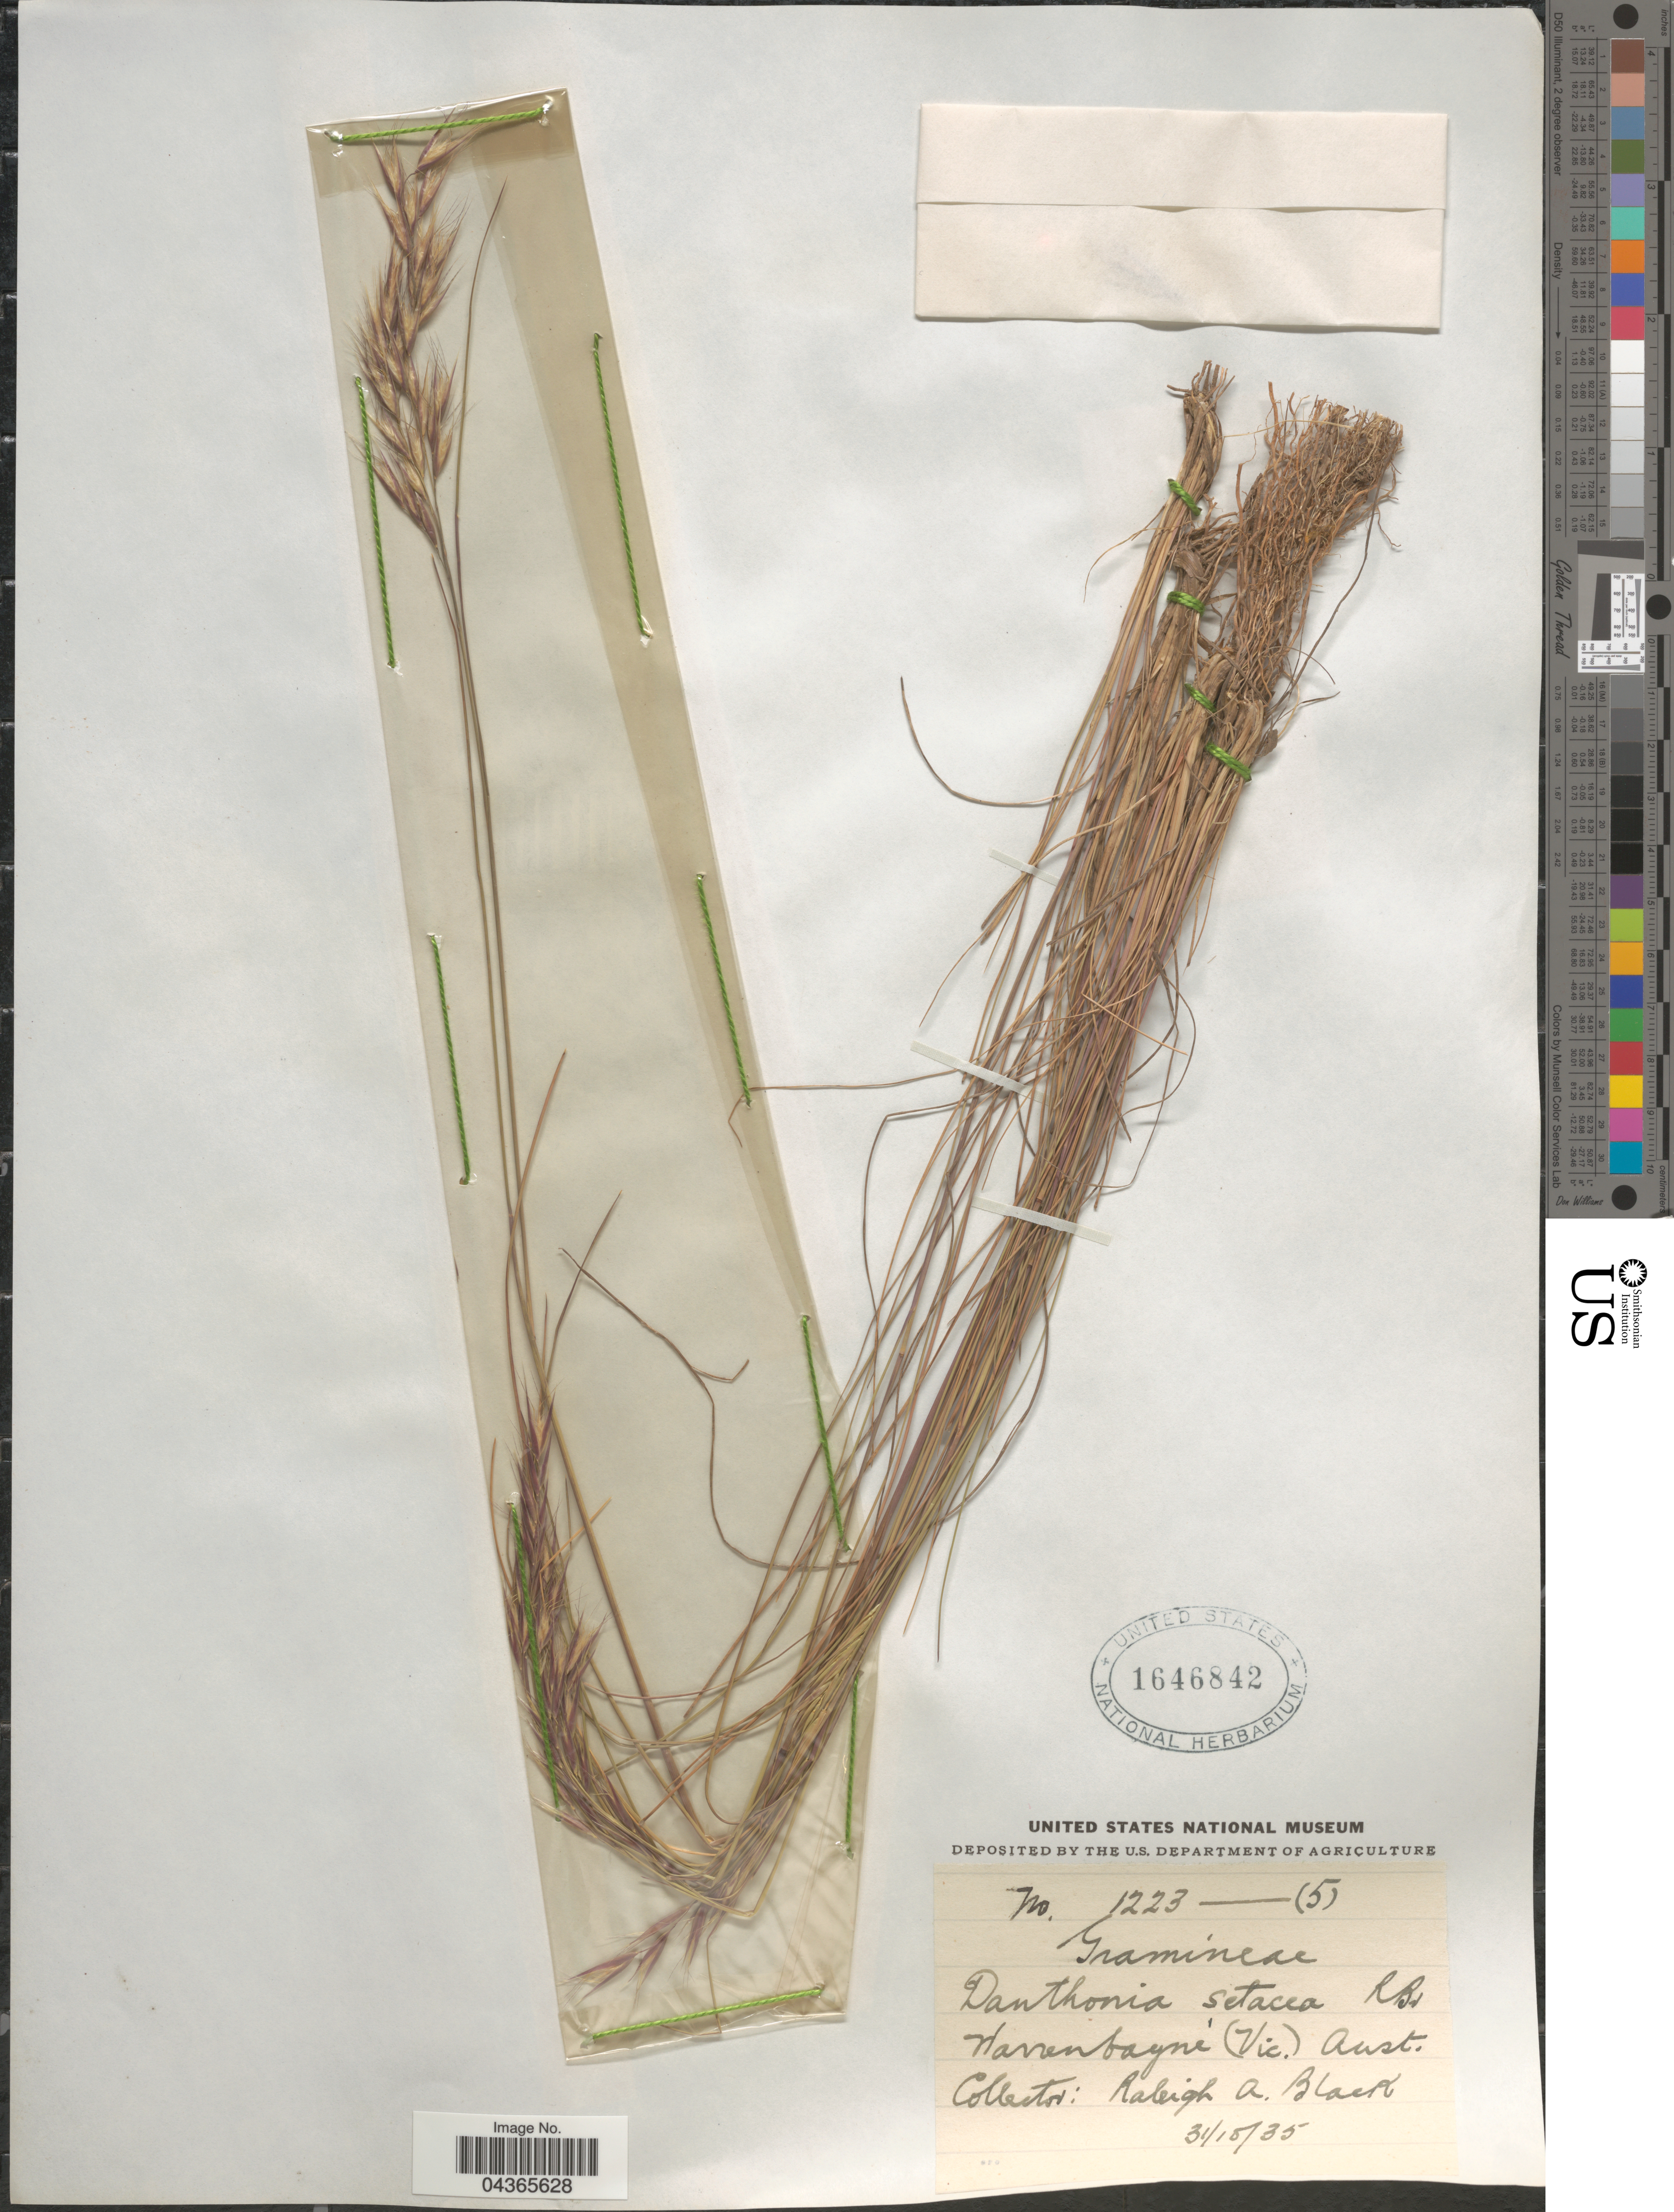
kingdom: Plantae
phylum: Tracheophyta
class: Liliopsida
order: Poales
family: Poaceae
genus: Rytidosperma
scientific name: Rytidosperma setaceum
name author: (R. Br.) Connor & Edgar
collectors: R. A. Black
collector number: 1223-(5)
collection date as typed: Transcribed d/m/y: 31/10/35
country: Australia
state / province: Victoria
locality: Warrenbayne (Vic).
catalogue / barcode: US 1646842